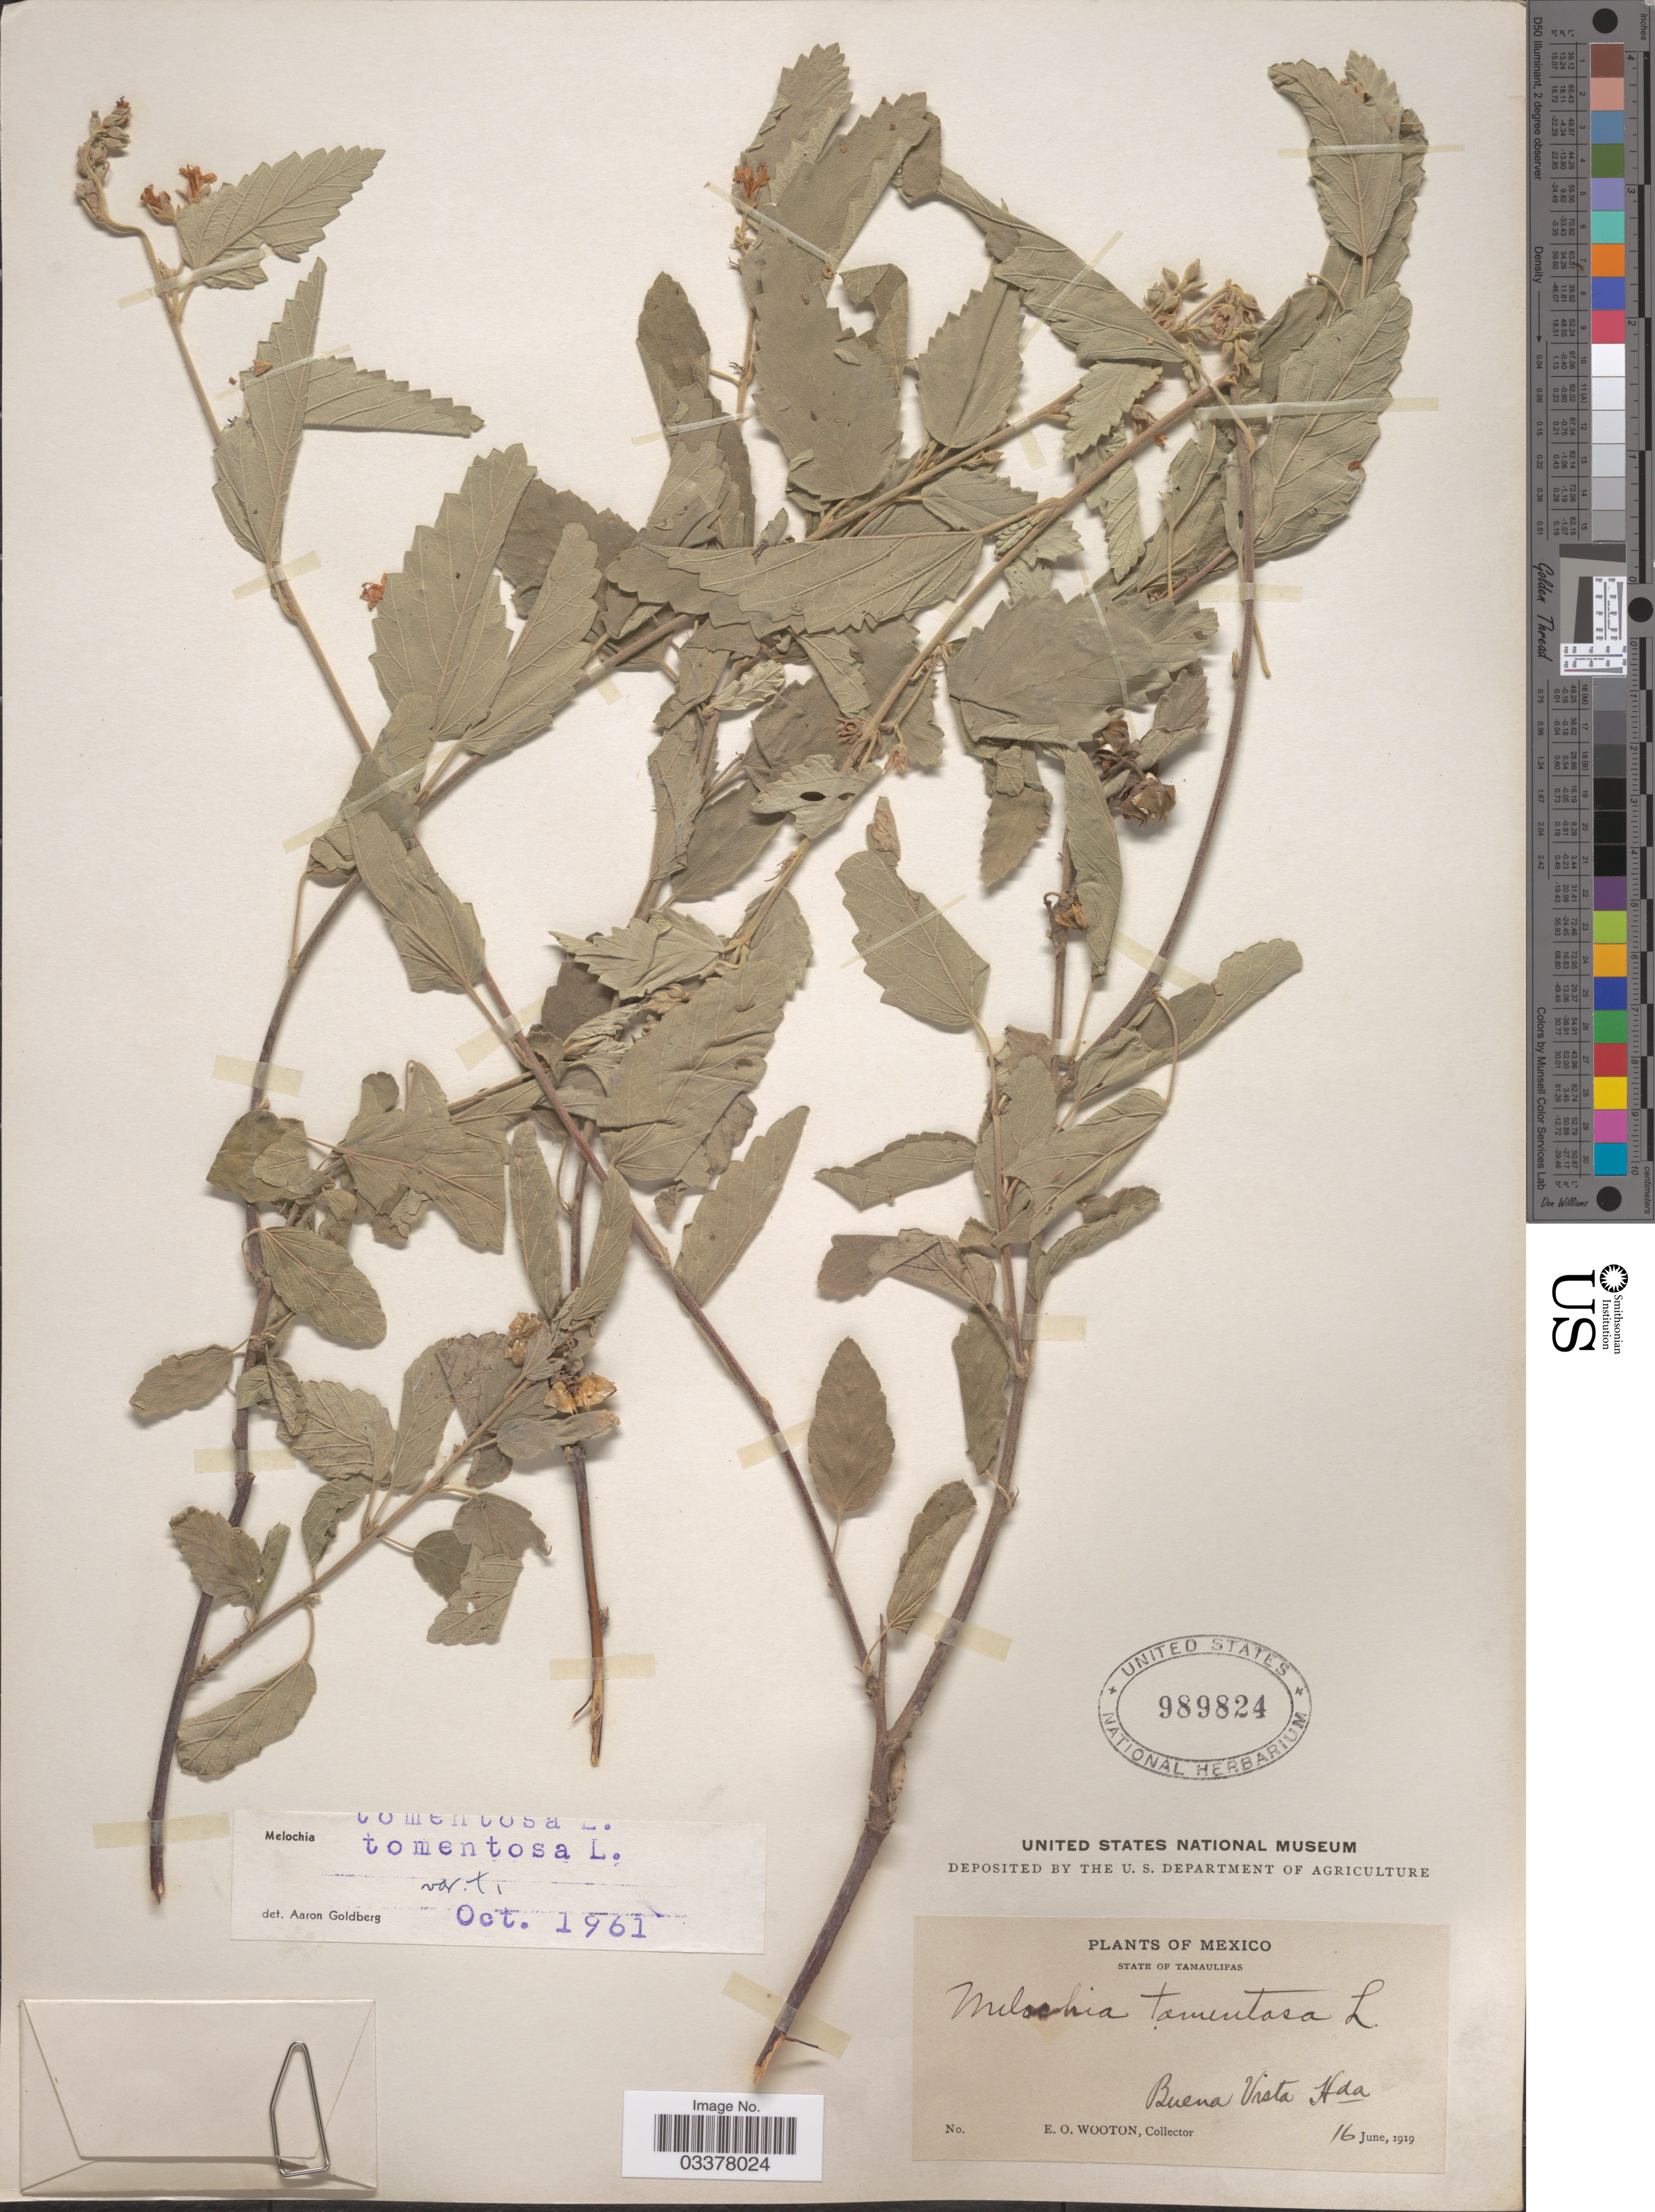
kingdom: Plantae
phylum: Tracheophyta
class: Magnoliopsida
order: Malvales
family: Malvaceae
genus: Melochia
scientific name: Melochia tomentosa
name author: L.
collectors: E. O. Wooton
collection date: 1919-06-16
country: Mexico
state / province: Tamaulipas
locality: Buena Vista Hda.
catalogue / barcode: US 989824